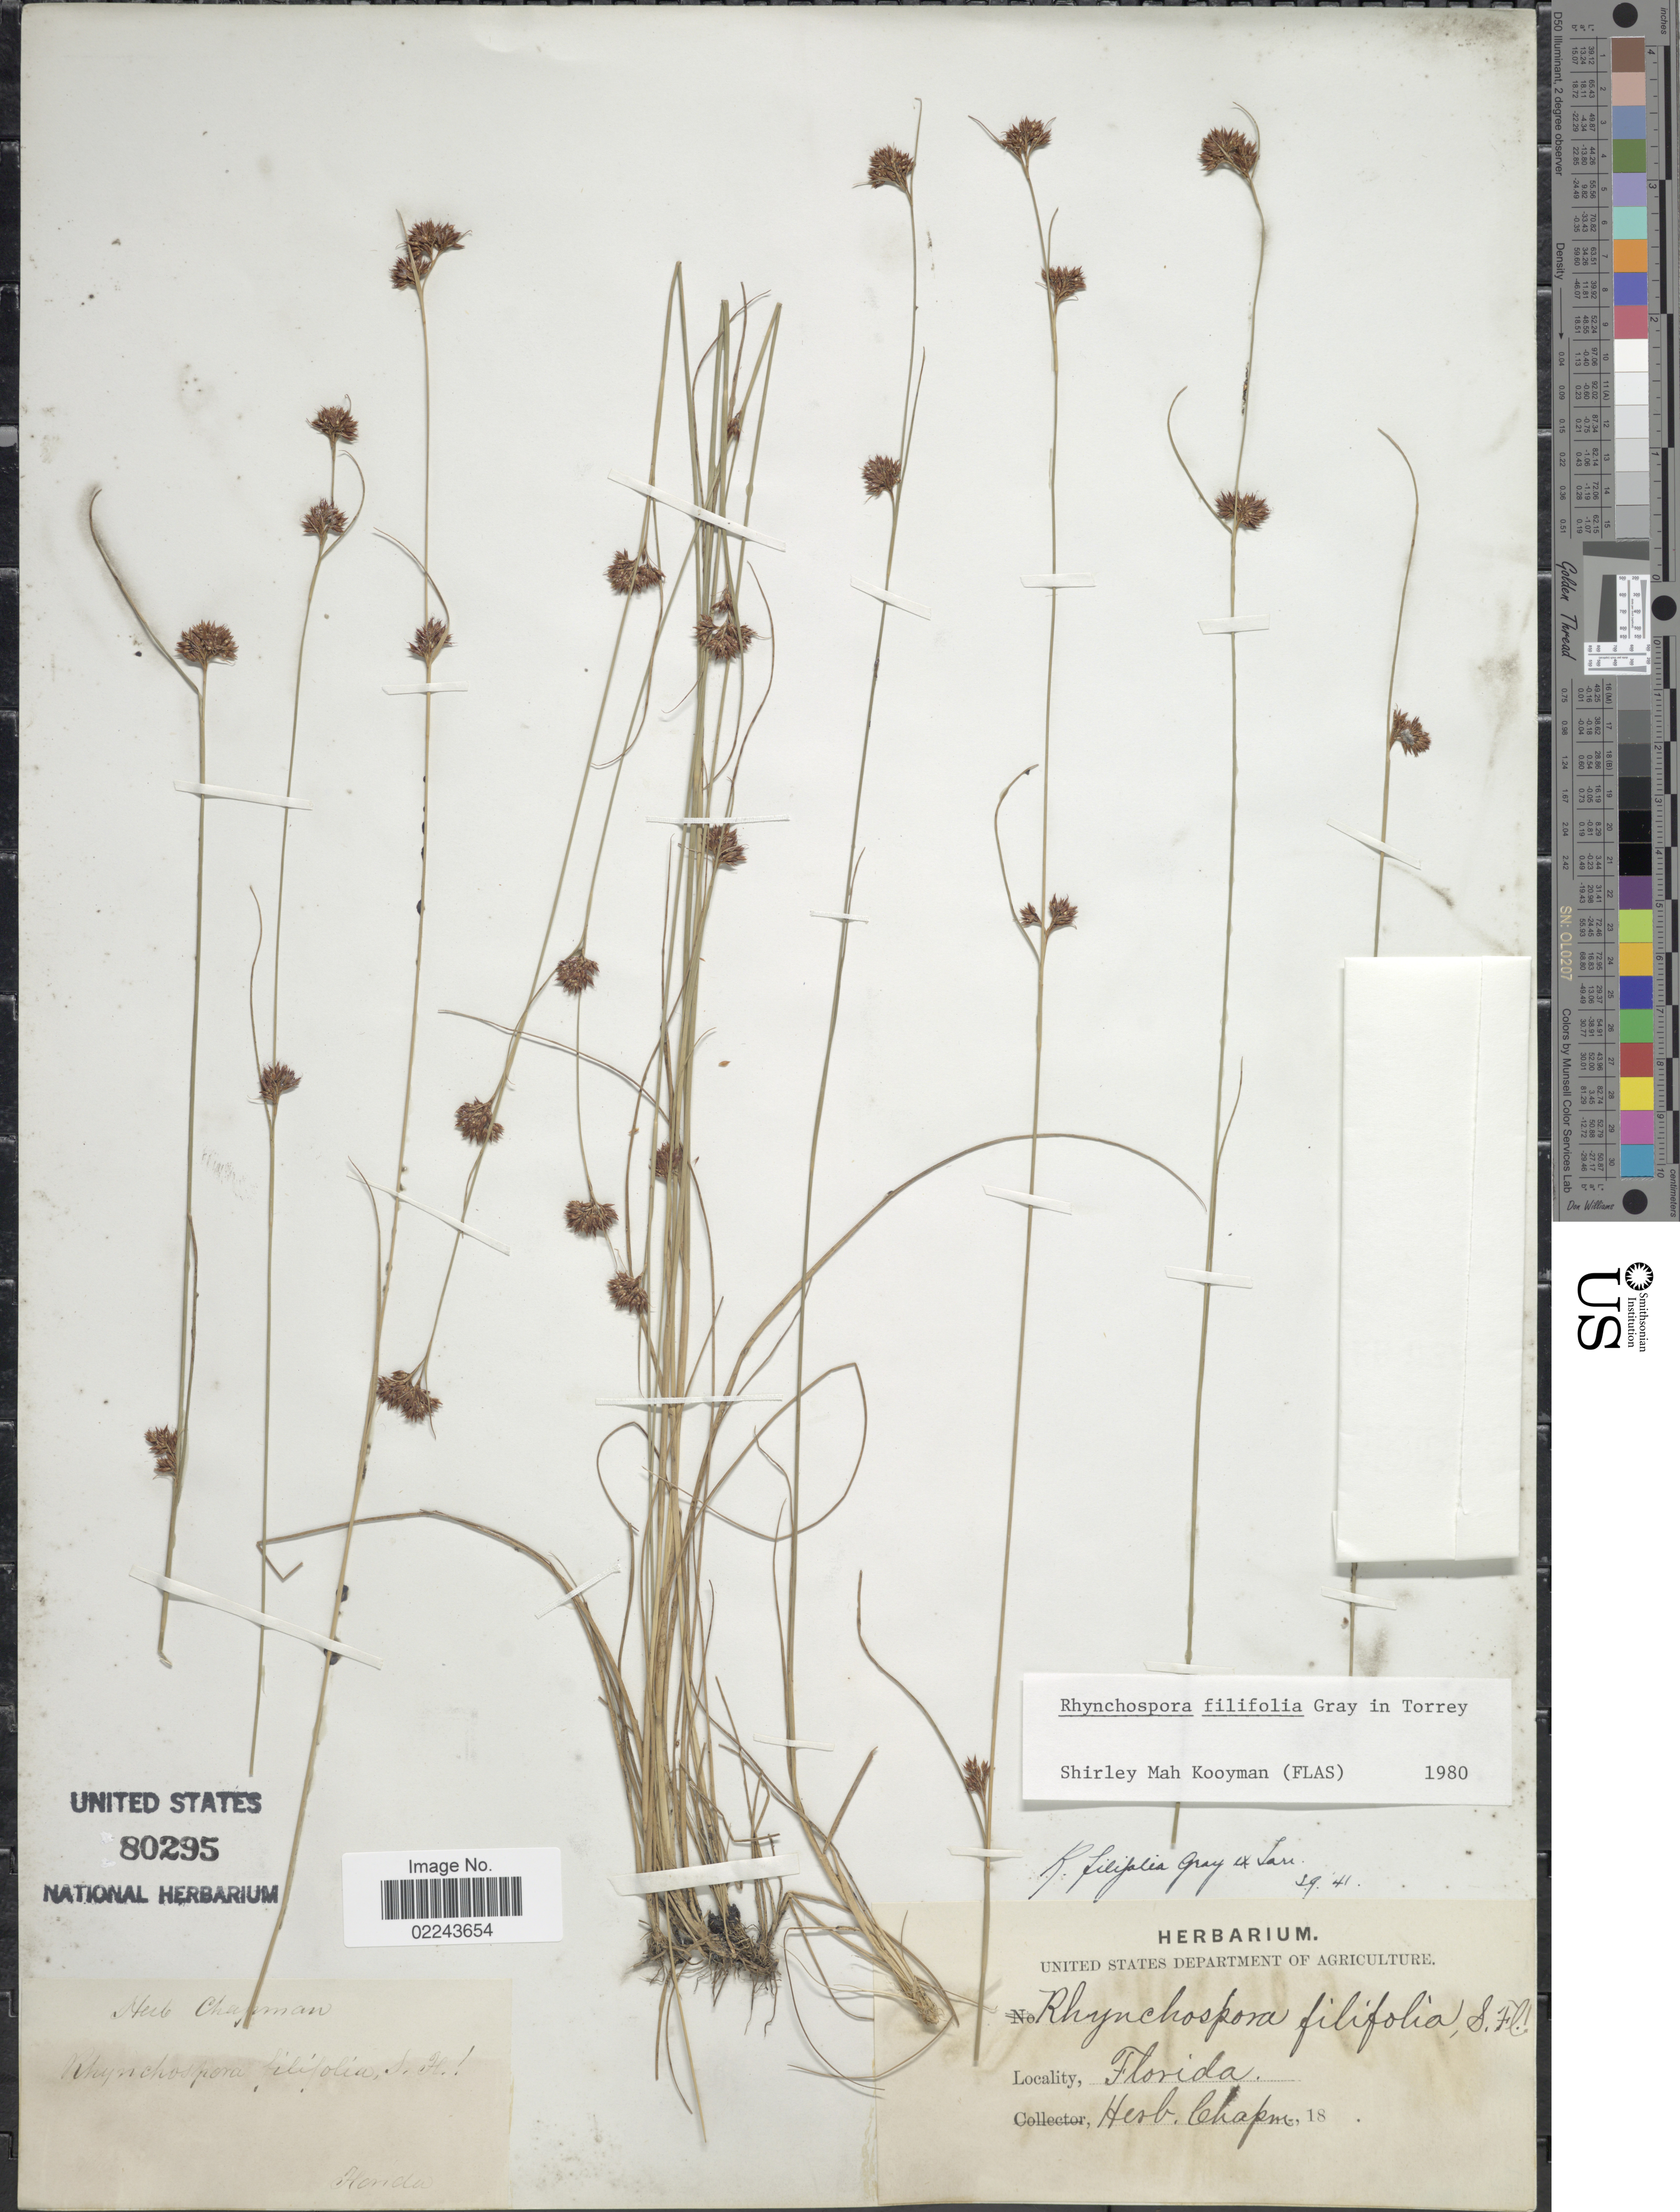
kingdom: Plantae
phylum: Tracheophyta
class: Liliopsida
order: Poales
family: Cyperaceae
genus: Rhynchospora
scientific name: Rhynchospora filifolia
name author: A. Gray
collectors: ex herb. Chapman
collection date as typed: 18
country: United States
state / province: Florida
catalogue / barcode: US 80295